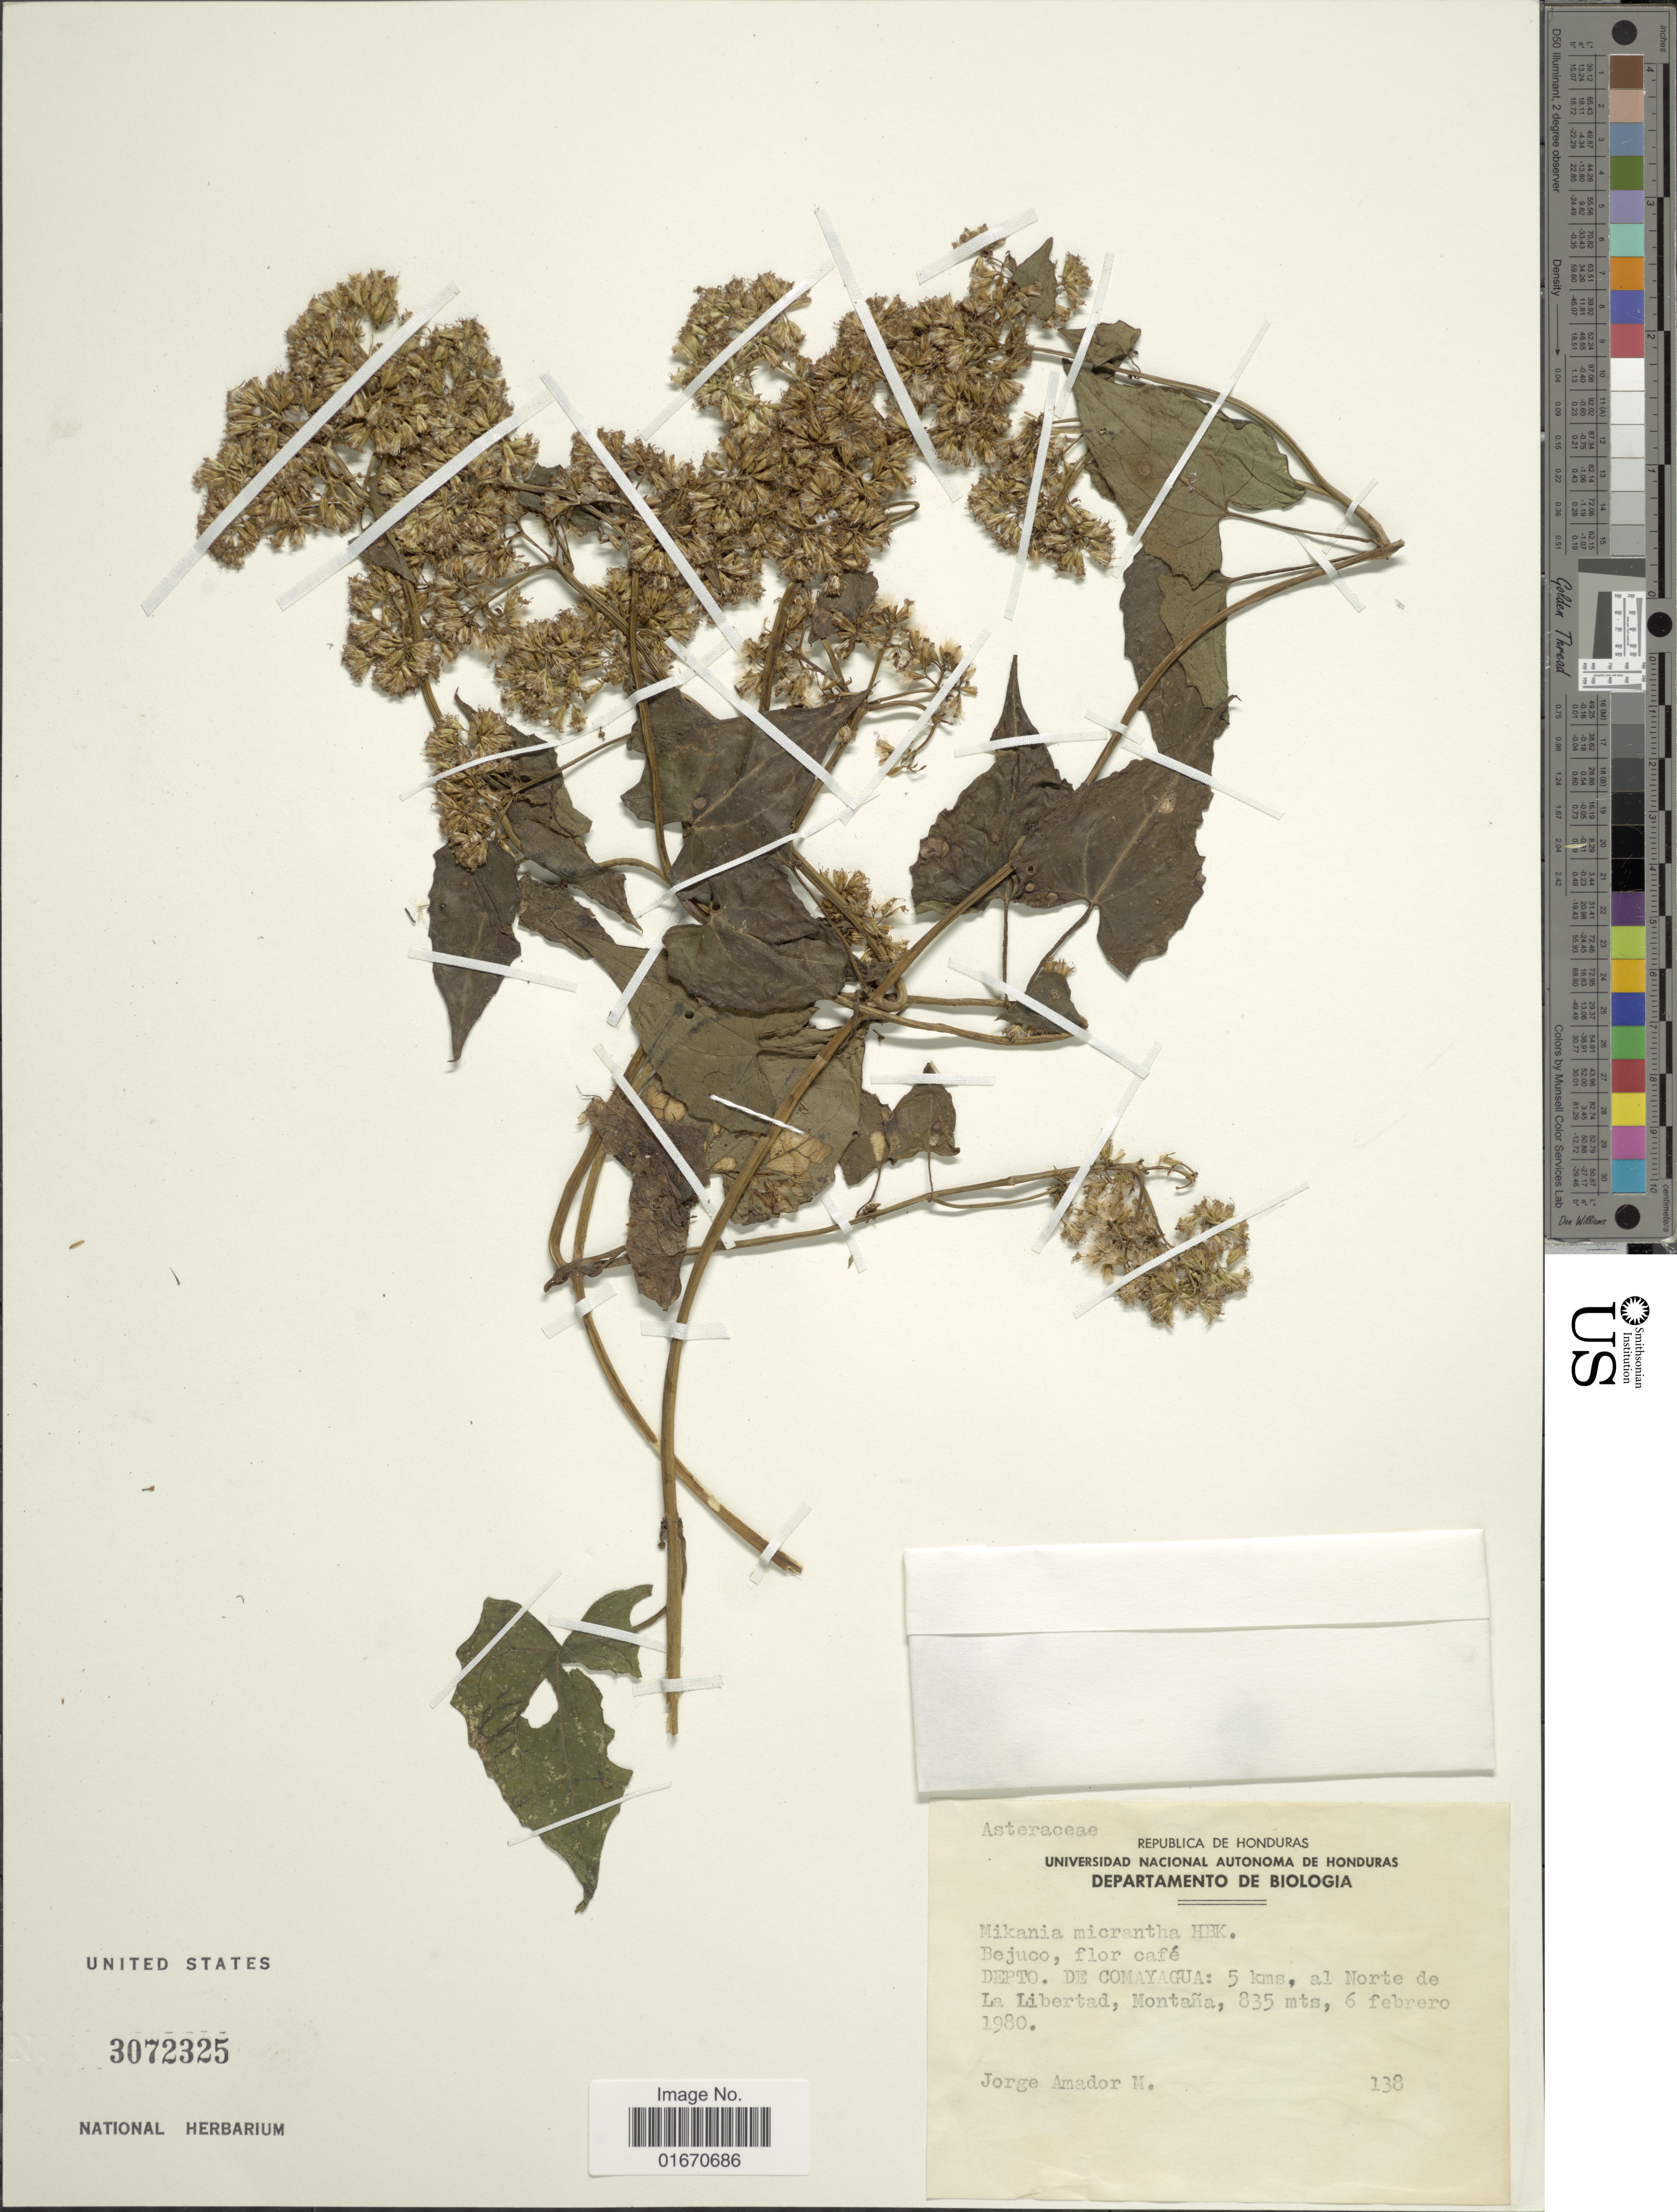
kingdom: Plantae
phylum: Tracheophyta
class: Magnoliopsida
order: Asterales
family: Asteraceae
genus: Mikania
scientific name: Mikania micrantha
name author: Kunth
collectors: J. Amador M.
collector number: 138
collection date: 1980-02-06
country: Honduras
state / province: Comayagua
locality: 5 kms al Norte de La Libertad, Montana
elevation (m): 835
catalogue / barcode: US 3072325